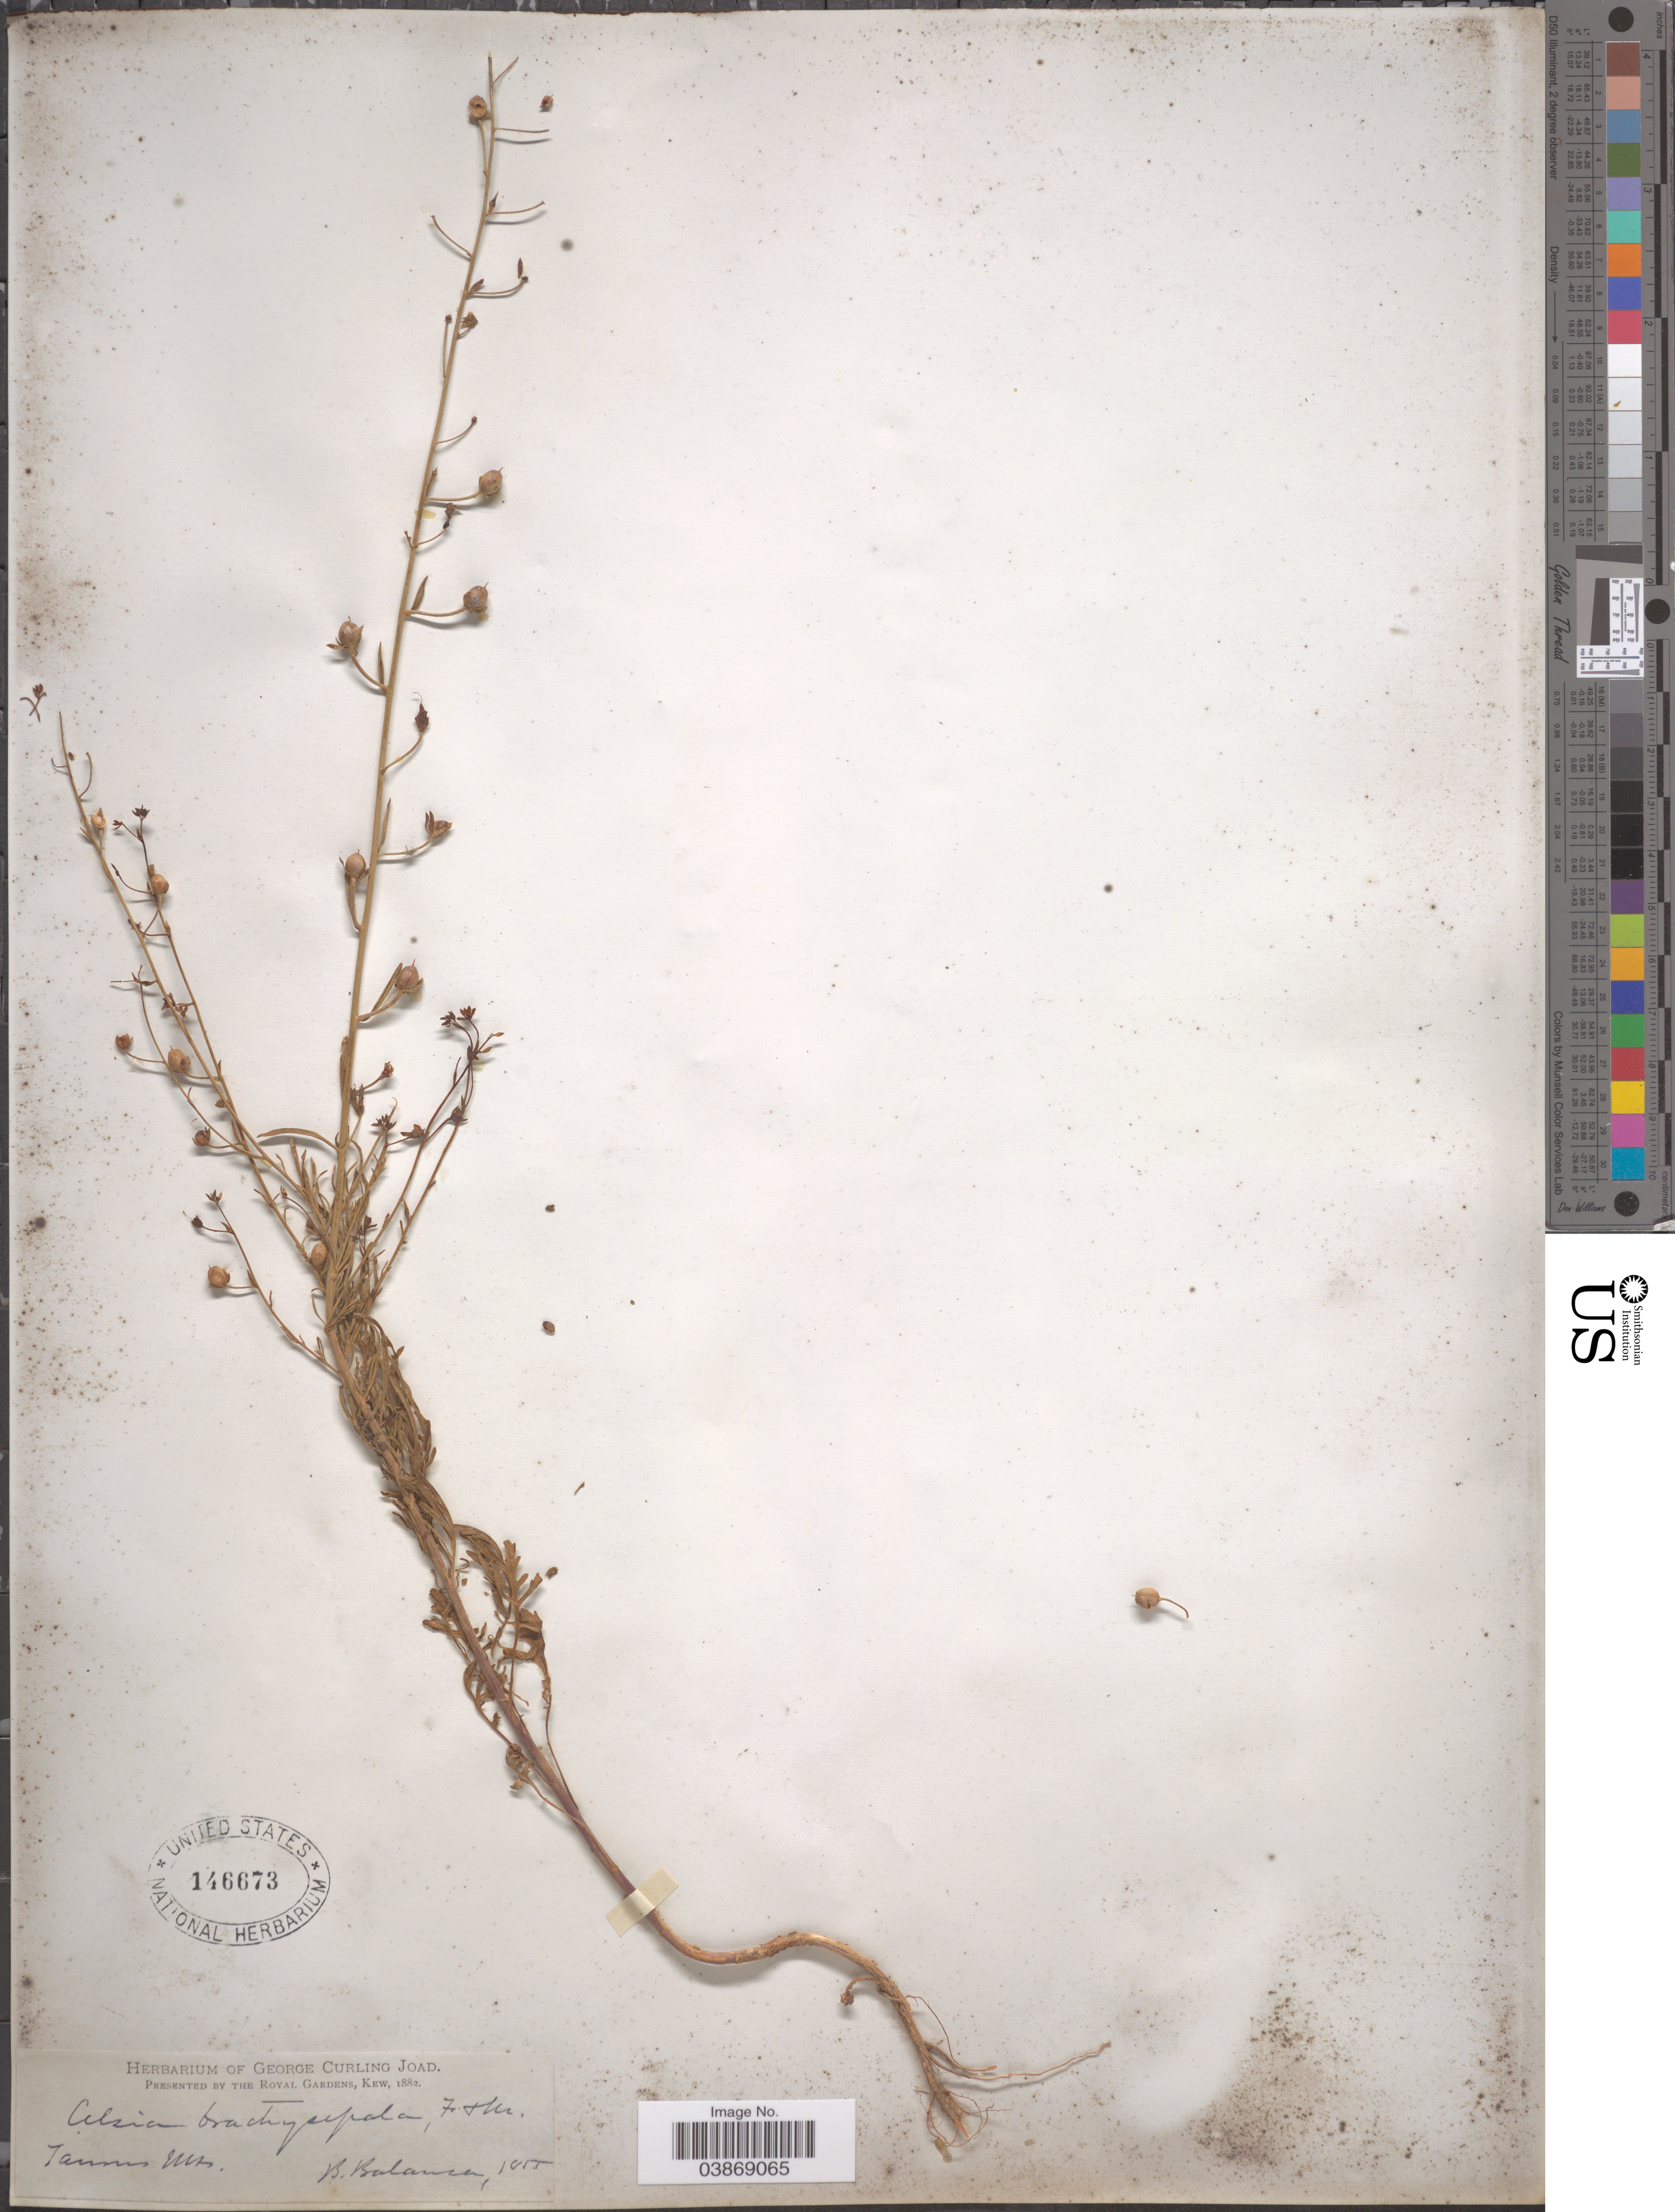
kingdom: Plantae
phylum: Tracheophyta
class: Magnoliopsida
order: Lamiales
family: Scrophulariaceae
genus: Celsia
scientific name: Celsia brachysepala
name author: Fisch. & Trautv.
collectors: B. Balansa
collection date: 1855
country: Turkey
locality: Taurus Mts.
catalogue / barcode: US 146673